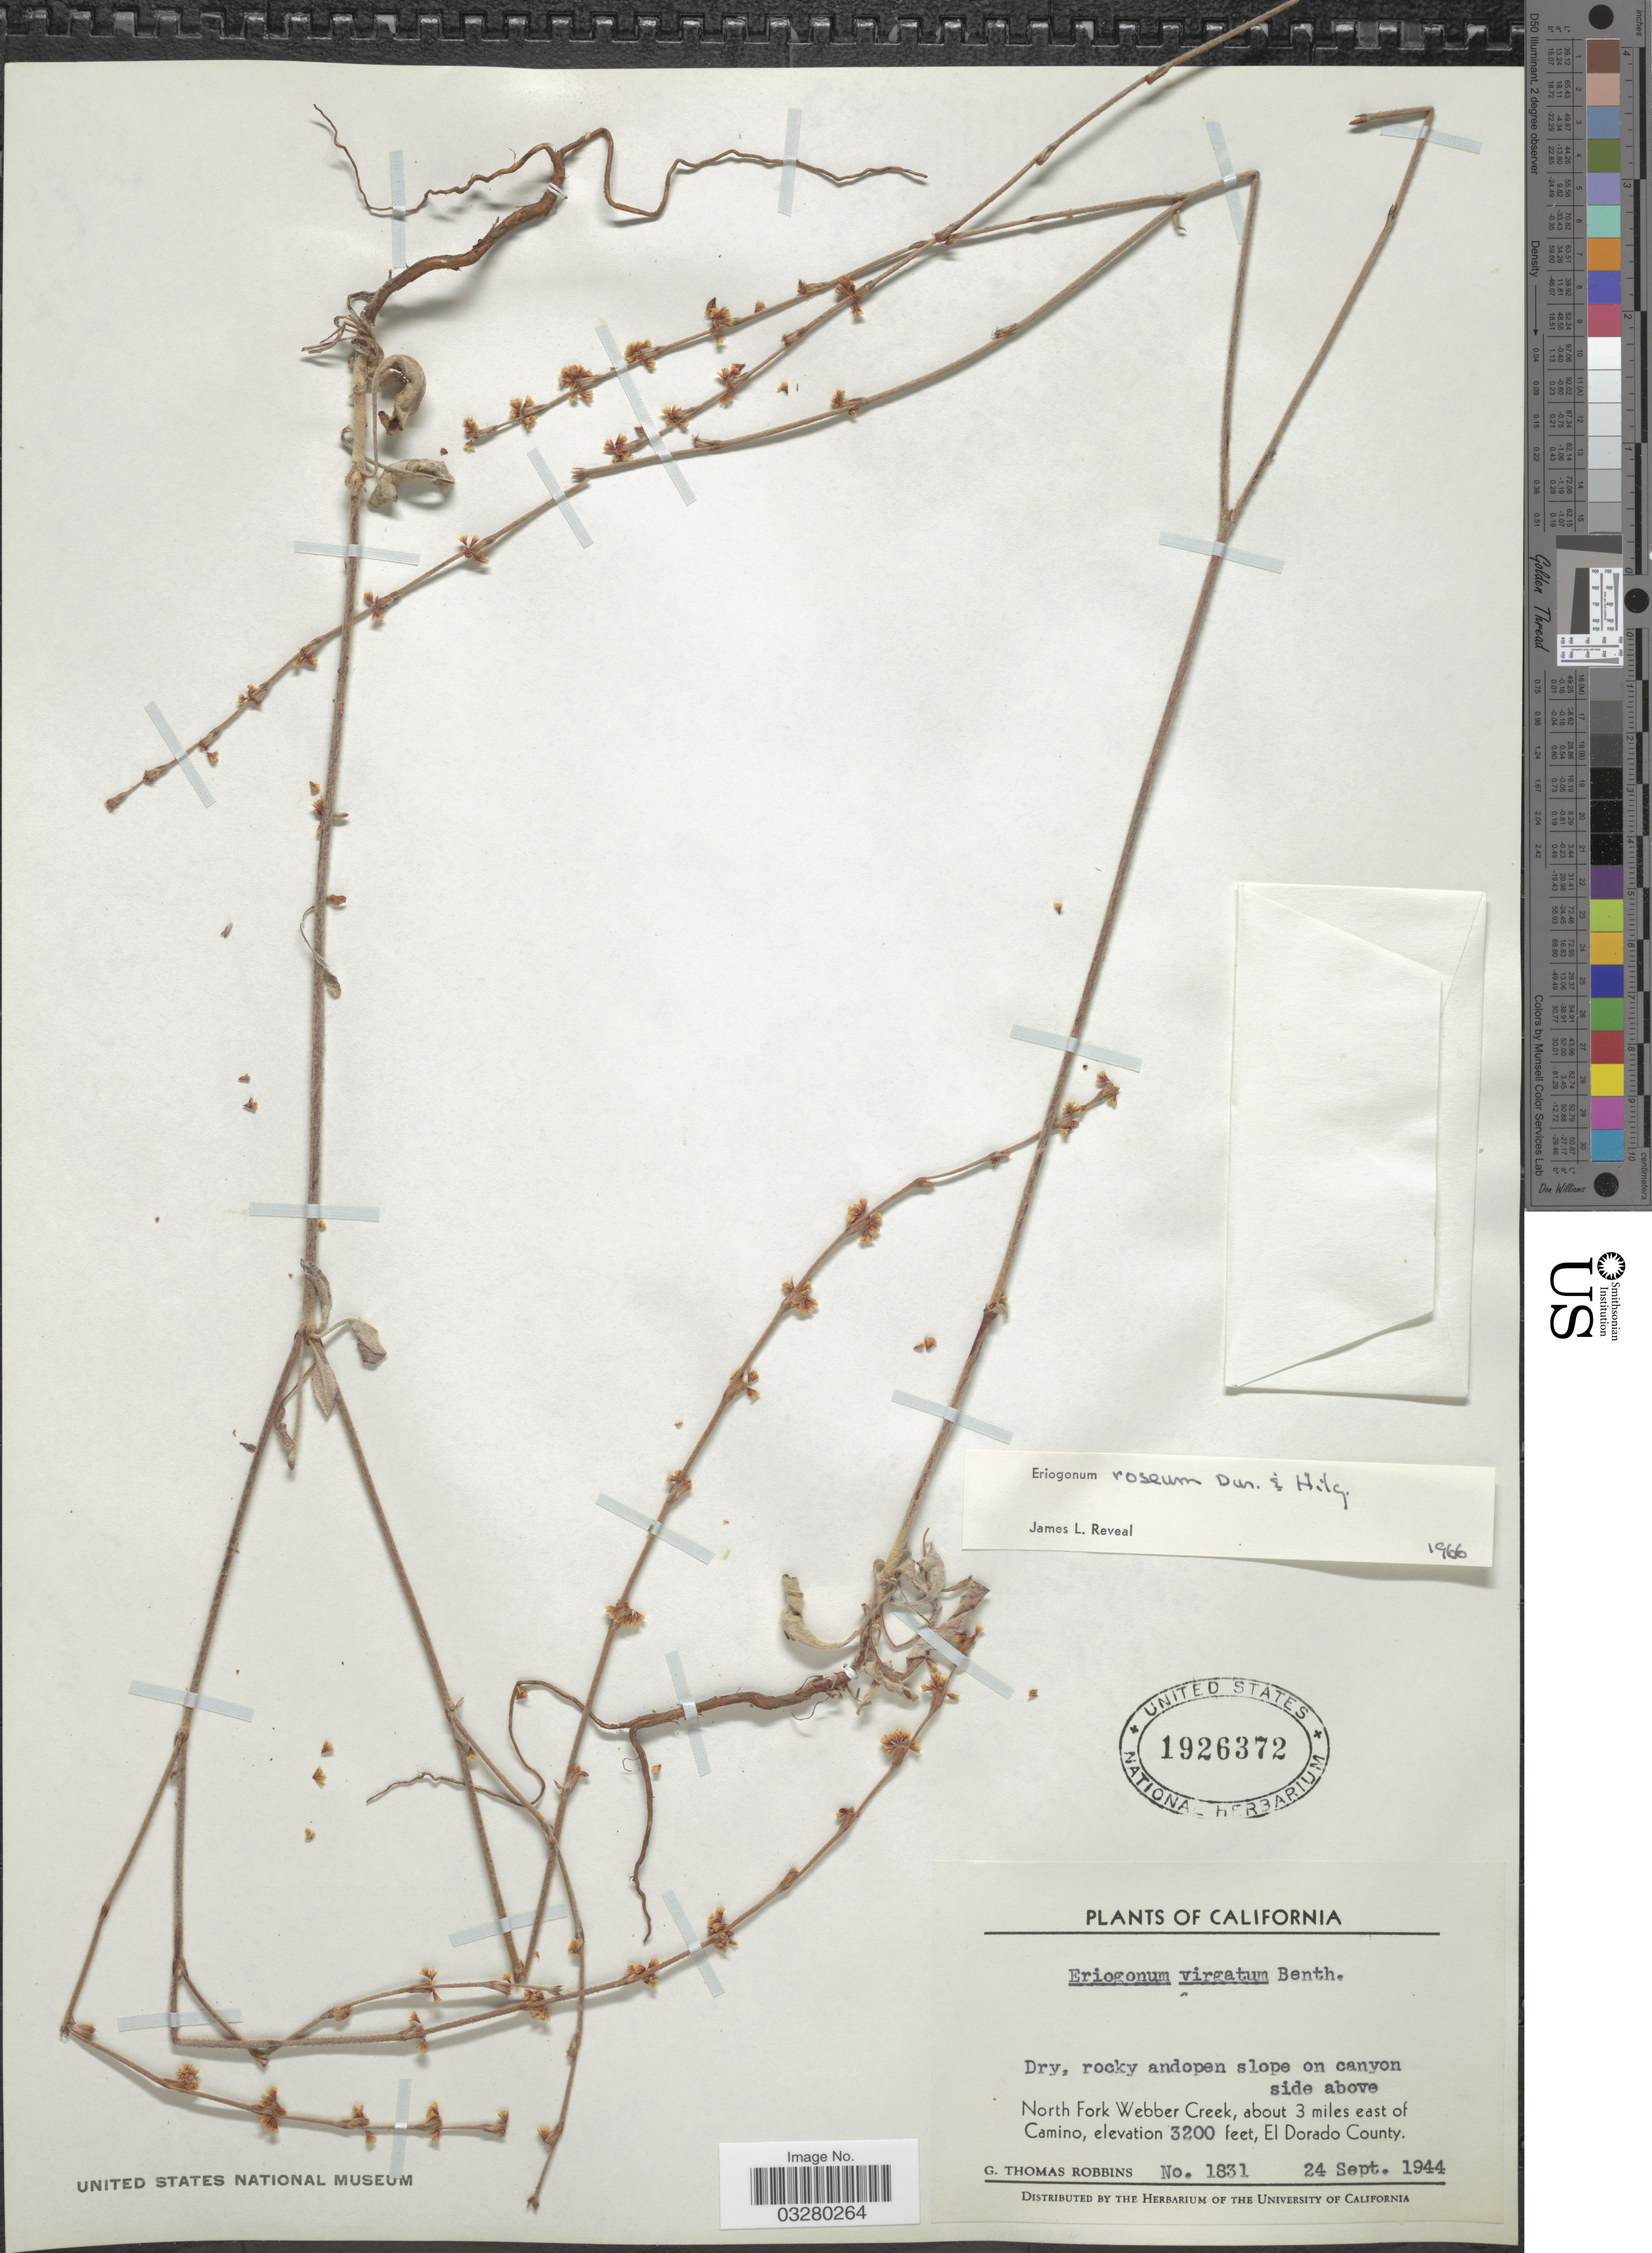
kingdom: Plantae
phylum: Tracheophyta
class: Magnoliopsida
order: Caryophyllales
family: Polygonaceae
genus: Eriogonum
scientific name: Eriogonum roseum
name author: Durand & Hilg.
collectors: G. T. Robbins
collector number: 1831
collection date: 1944-09-24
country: United States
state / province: California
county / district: El Dorado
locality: Rocky andopen slope on canyon side above North Fork Webber Creek, about 3 miles east of Camino, El Dorado County.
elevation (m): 975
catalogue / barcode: US 1926372